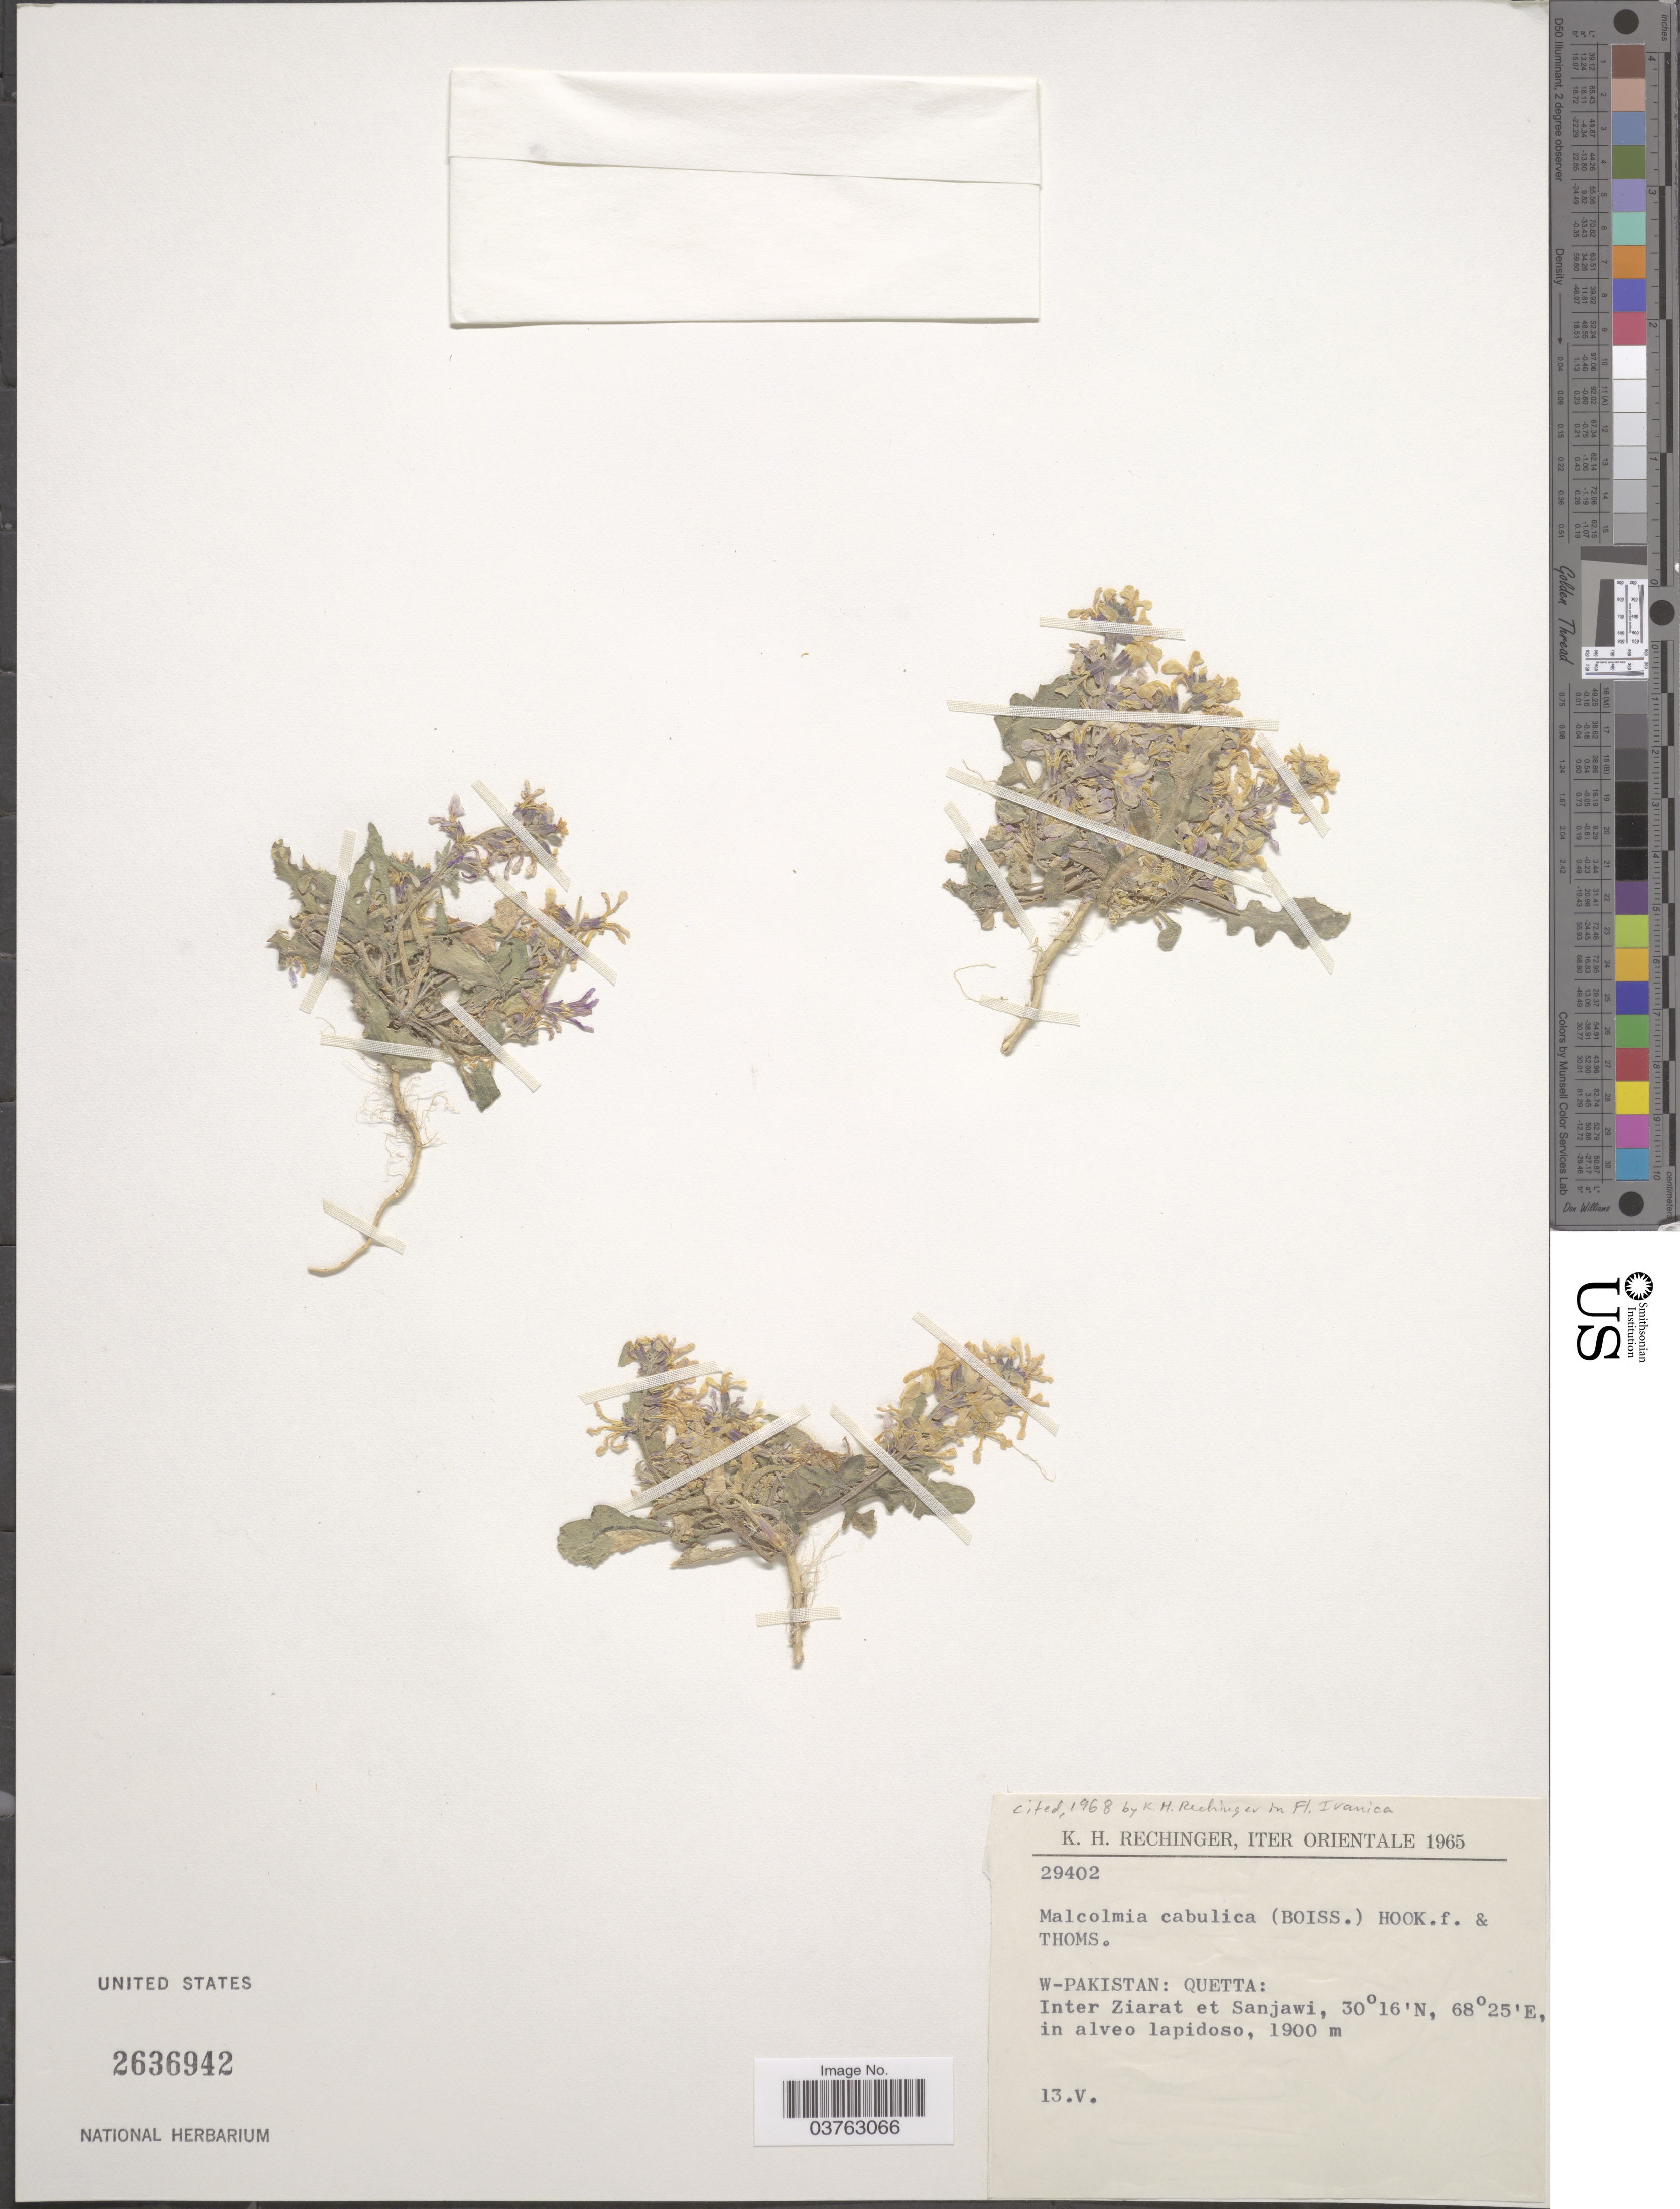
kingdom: Plantae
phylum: Tracheophyta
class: Magnoliopsida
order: Brassicales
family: Brassicaceae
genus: Malcolmia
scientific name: Malcolmia cabulica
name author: (Boiss.) Hook. f. & Thomson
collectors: K. H. Rechinger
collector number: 29402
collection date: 1965-05-13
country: Pakistan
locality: Iter Orientale. W-Pakistan: Quetta: Inter Ziarat et Sanjawi.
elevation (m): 1900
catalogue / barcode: US 2636942